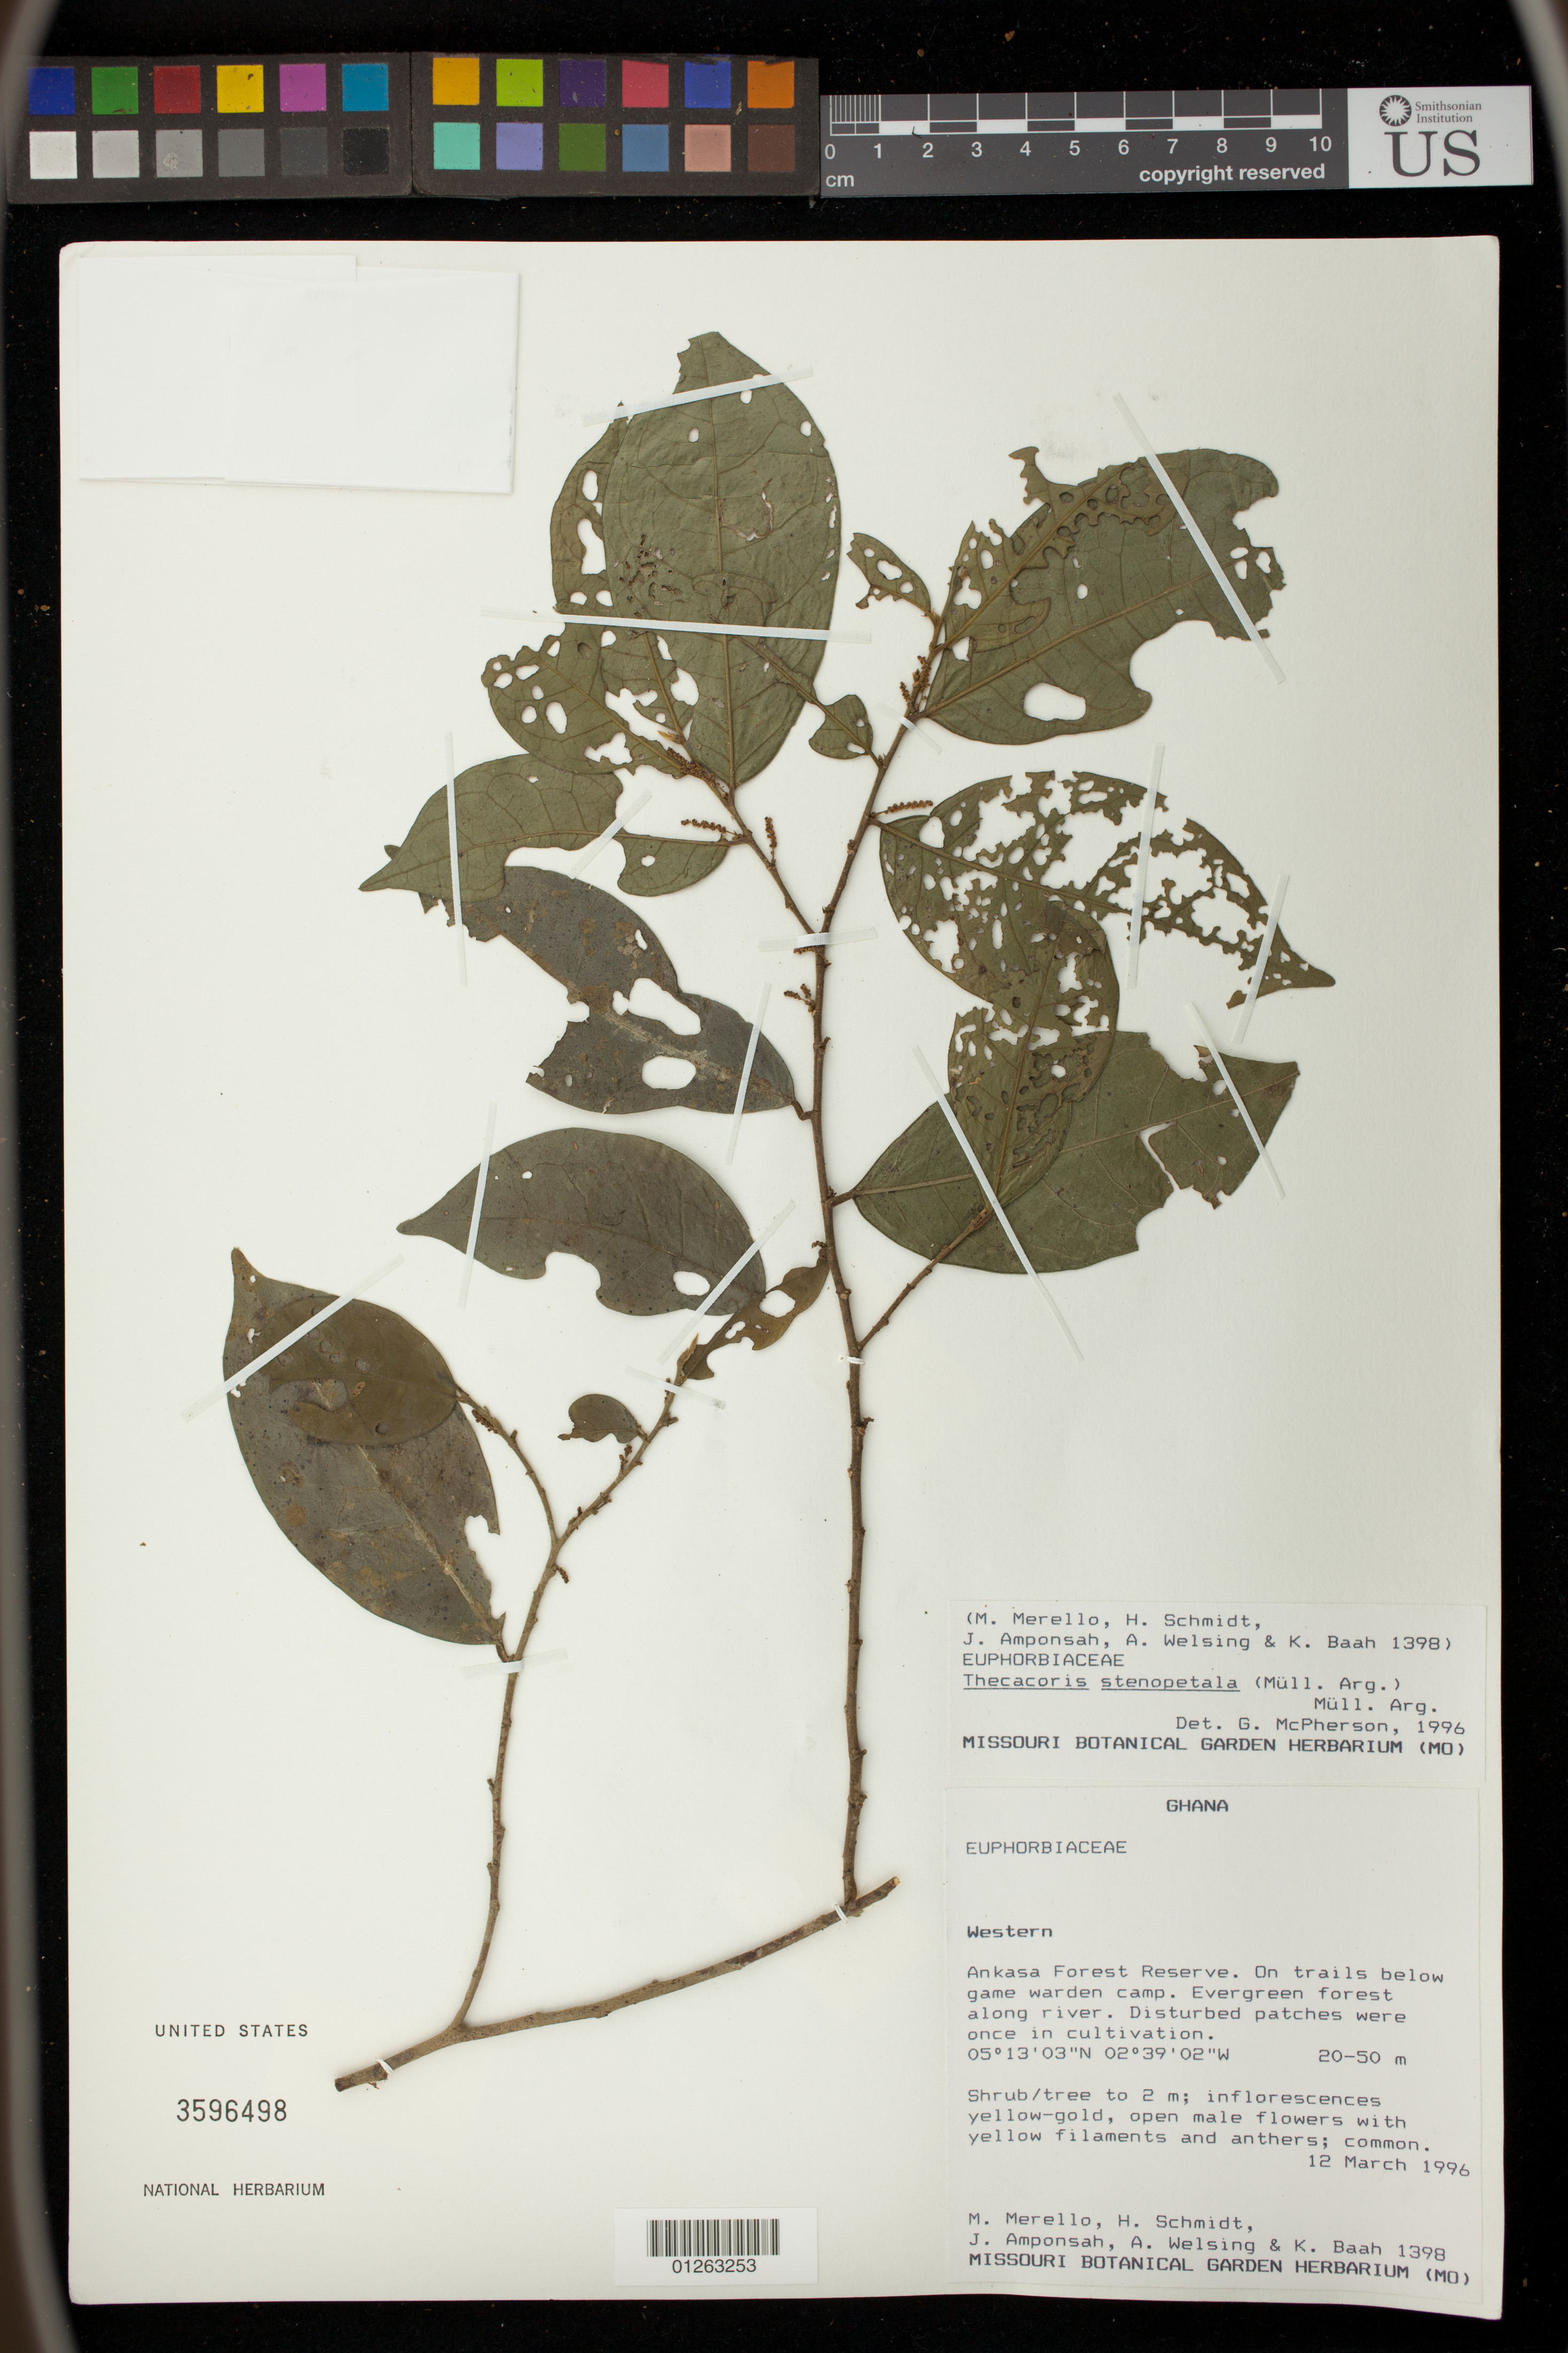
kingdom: Plantae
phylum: Tracheophyta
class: Magnoliopsida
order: Malpighiales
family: Phyllanthaceae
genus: Thecacoris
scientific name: Thecacoris stenopetala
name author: (Müll. Arg.) Müll. Arg.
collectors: M. Merello, H. Schmidt, J. Amponsah, A. Welsing & K. Baah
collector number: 1398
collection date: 1996-03-12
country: Ghana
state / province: Western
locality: Ankansa Forest Reserve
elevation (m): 20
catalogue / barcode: US 3596498